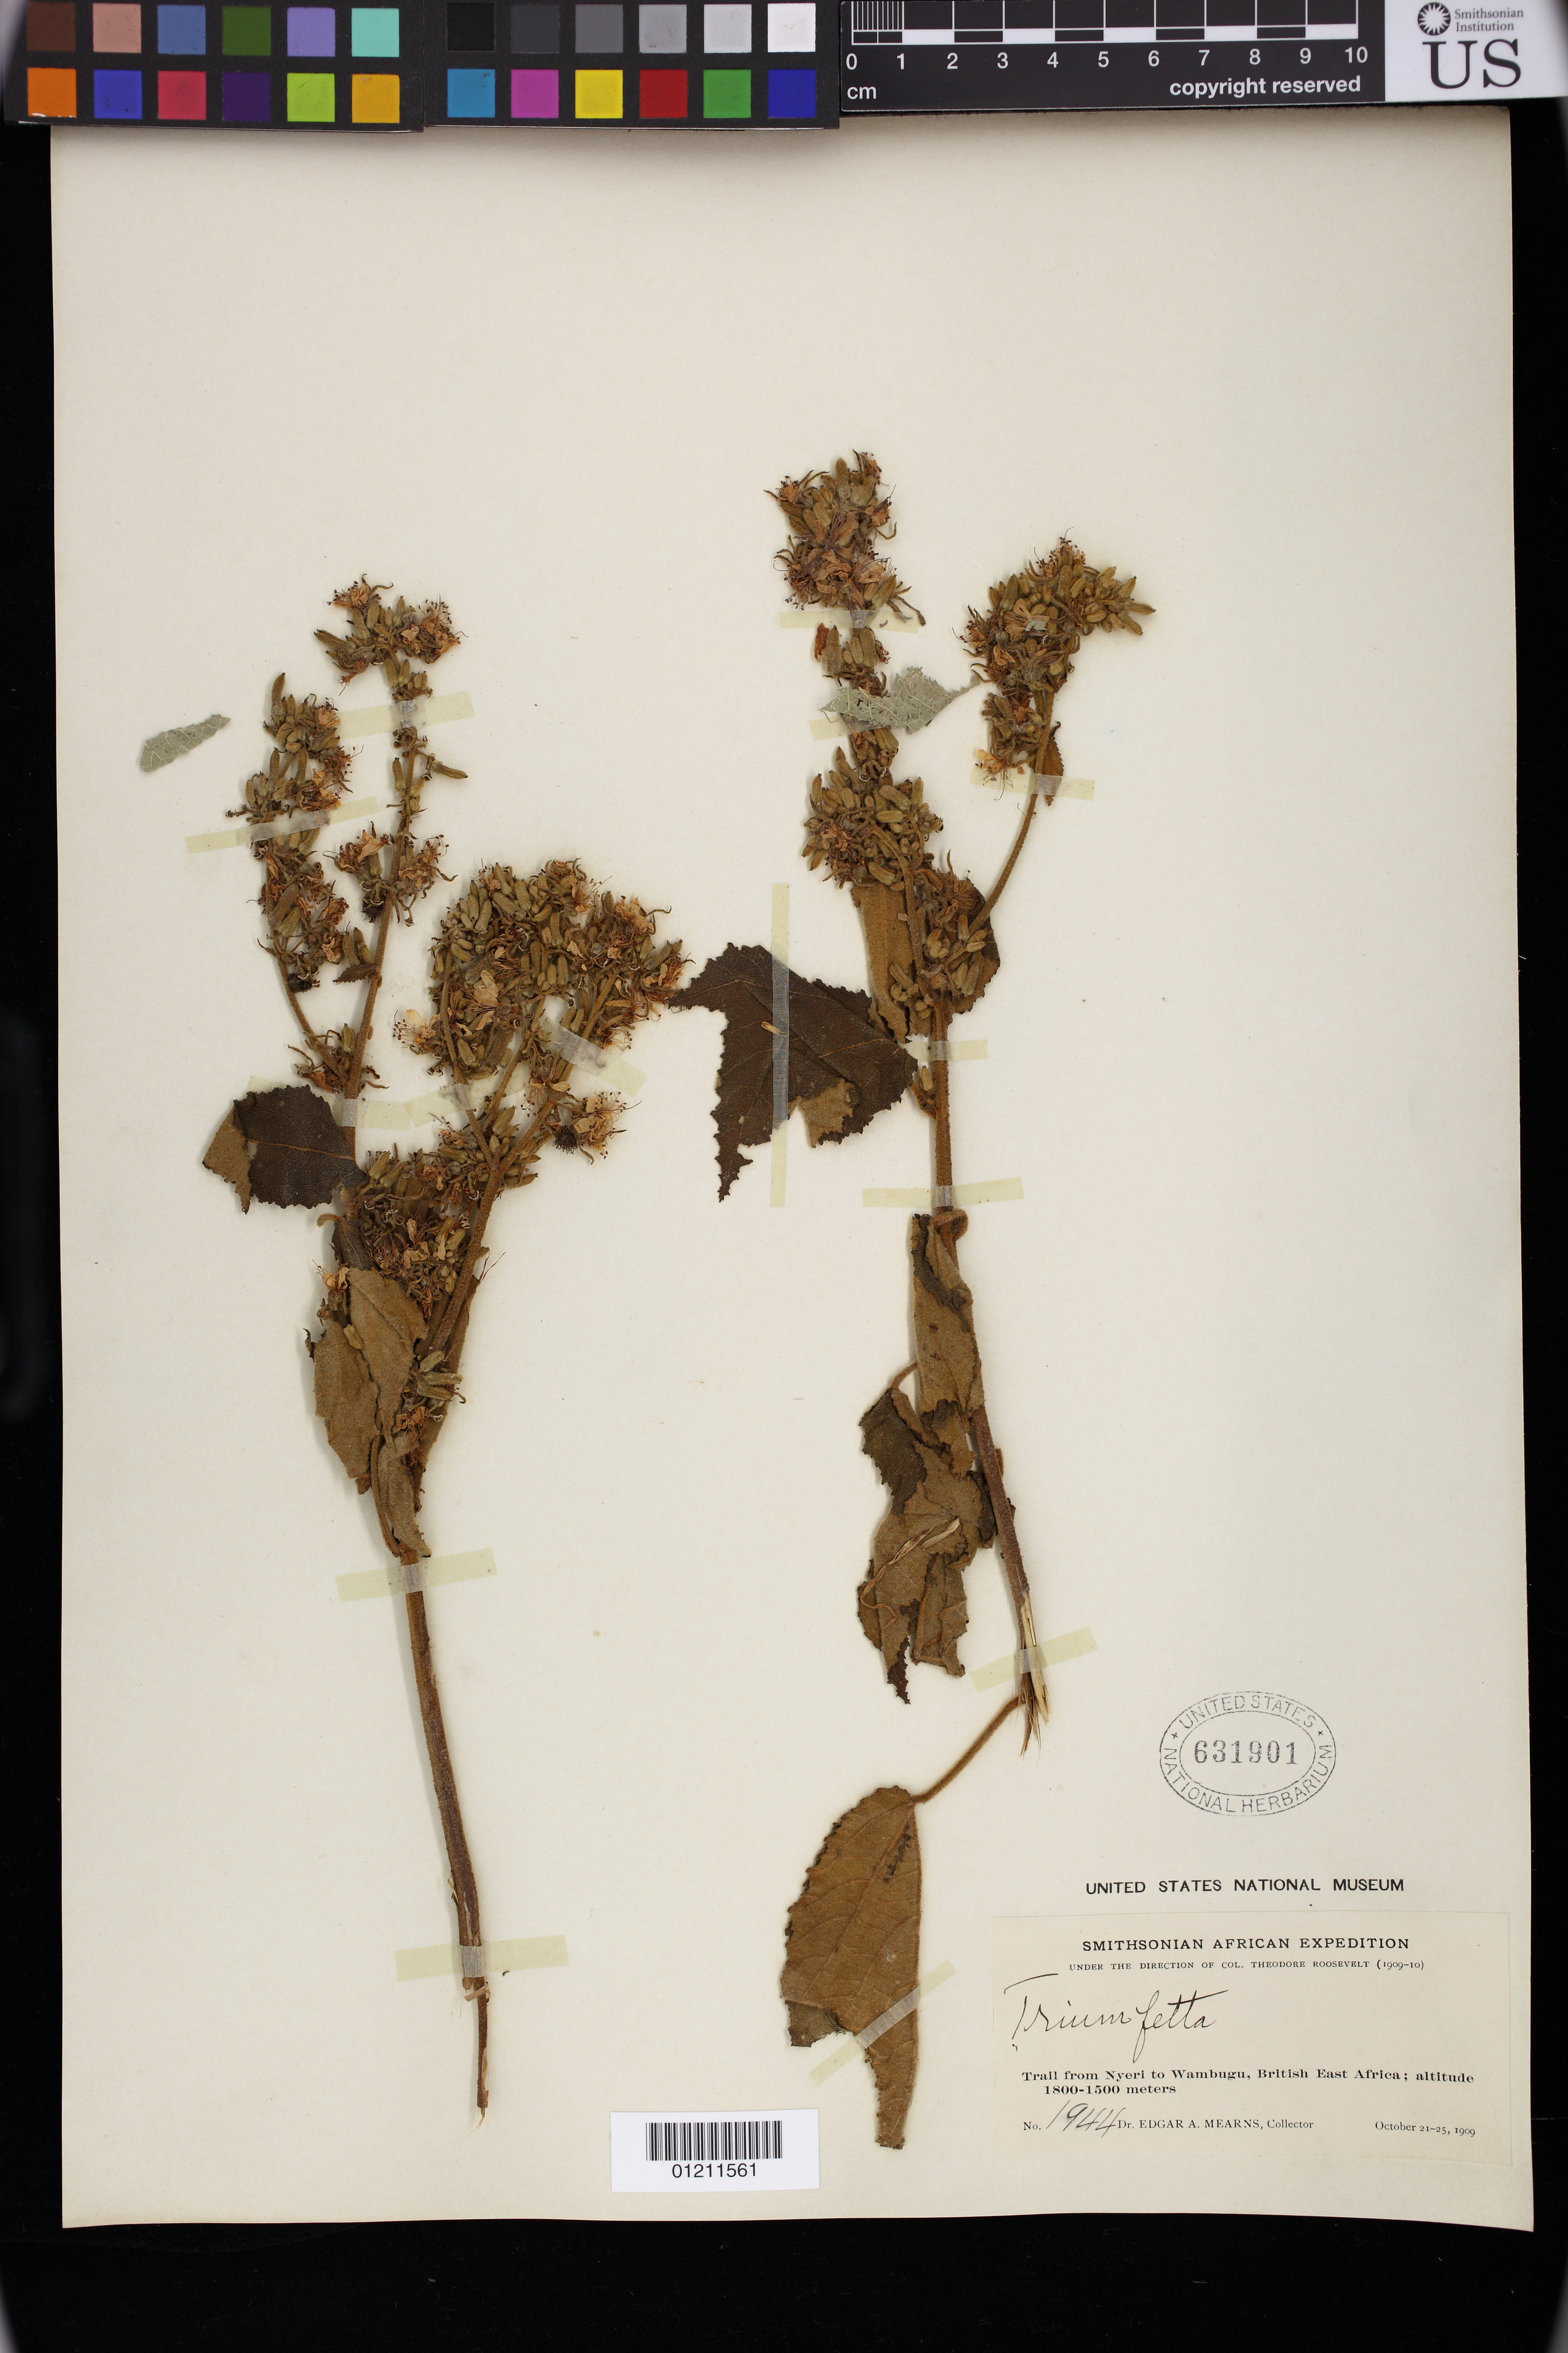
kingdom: Plantae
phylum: Tracheophyta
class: Magnoliopsida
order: Malvales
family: Malvaceae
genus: Triumfetta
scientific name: Triumfetta sp.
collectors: E. A. Mearns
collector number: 1944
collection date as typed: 21 Oct 1909 to 25 Oct 1909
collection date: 1909-10-21/1909-10-25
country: Kenya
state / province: Nyeri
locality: Trail from Nyeri to Wambugu, British East Africa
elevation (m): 1500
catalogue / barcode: US 631901